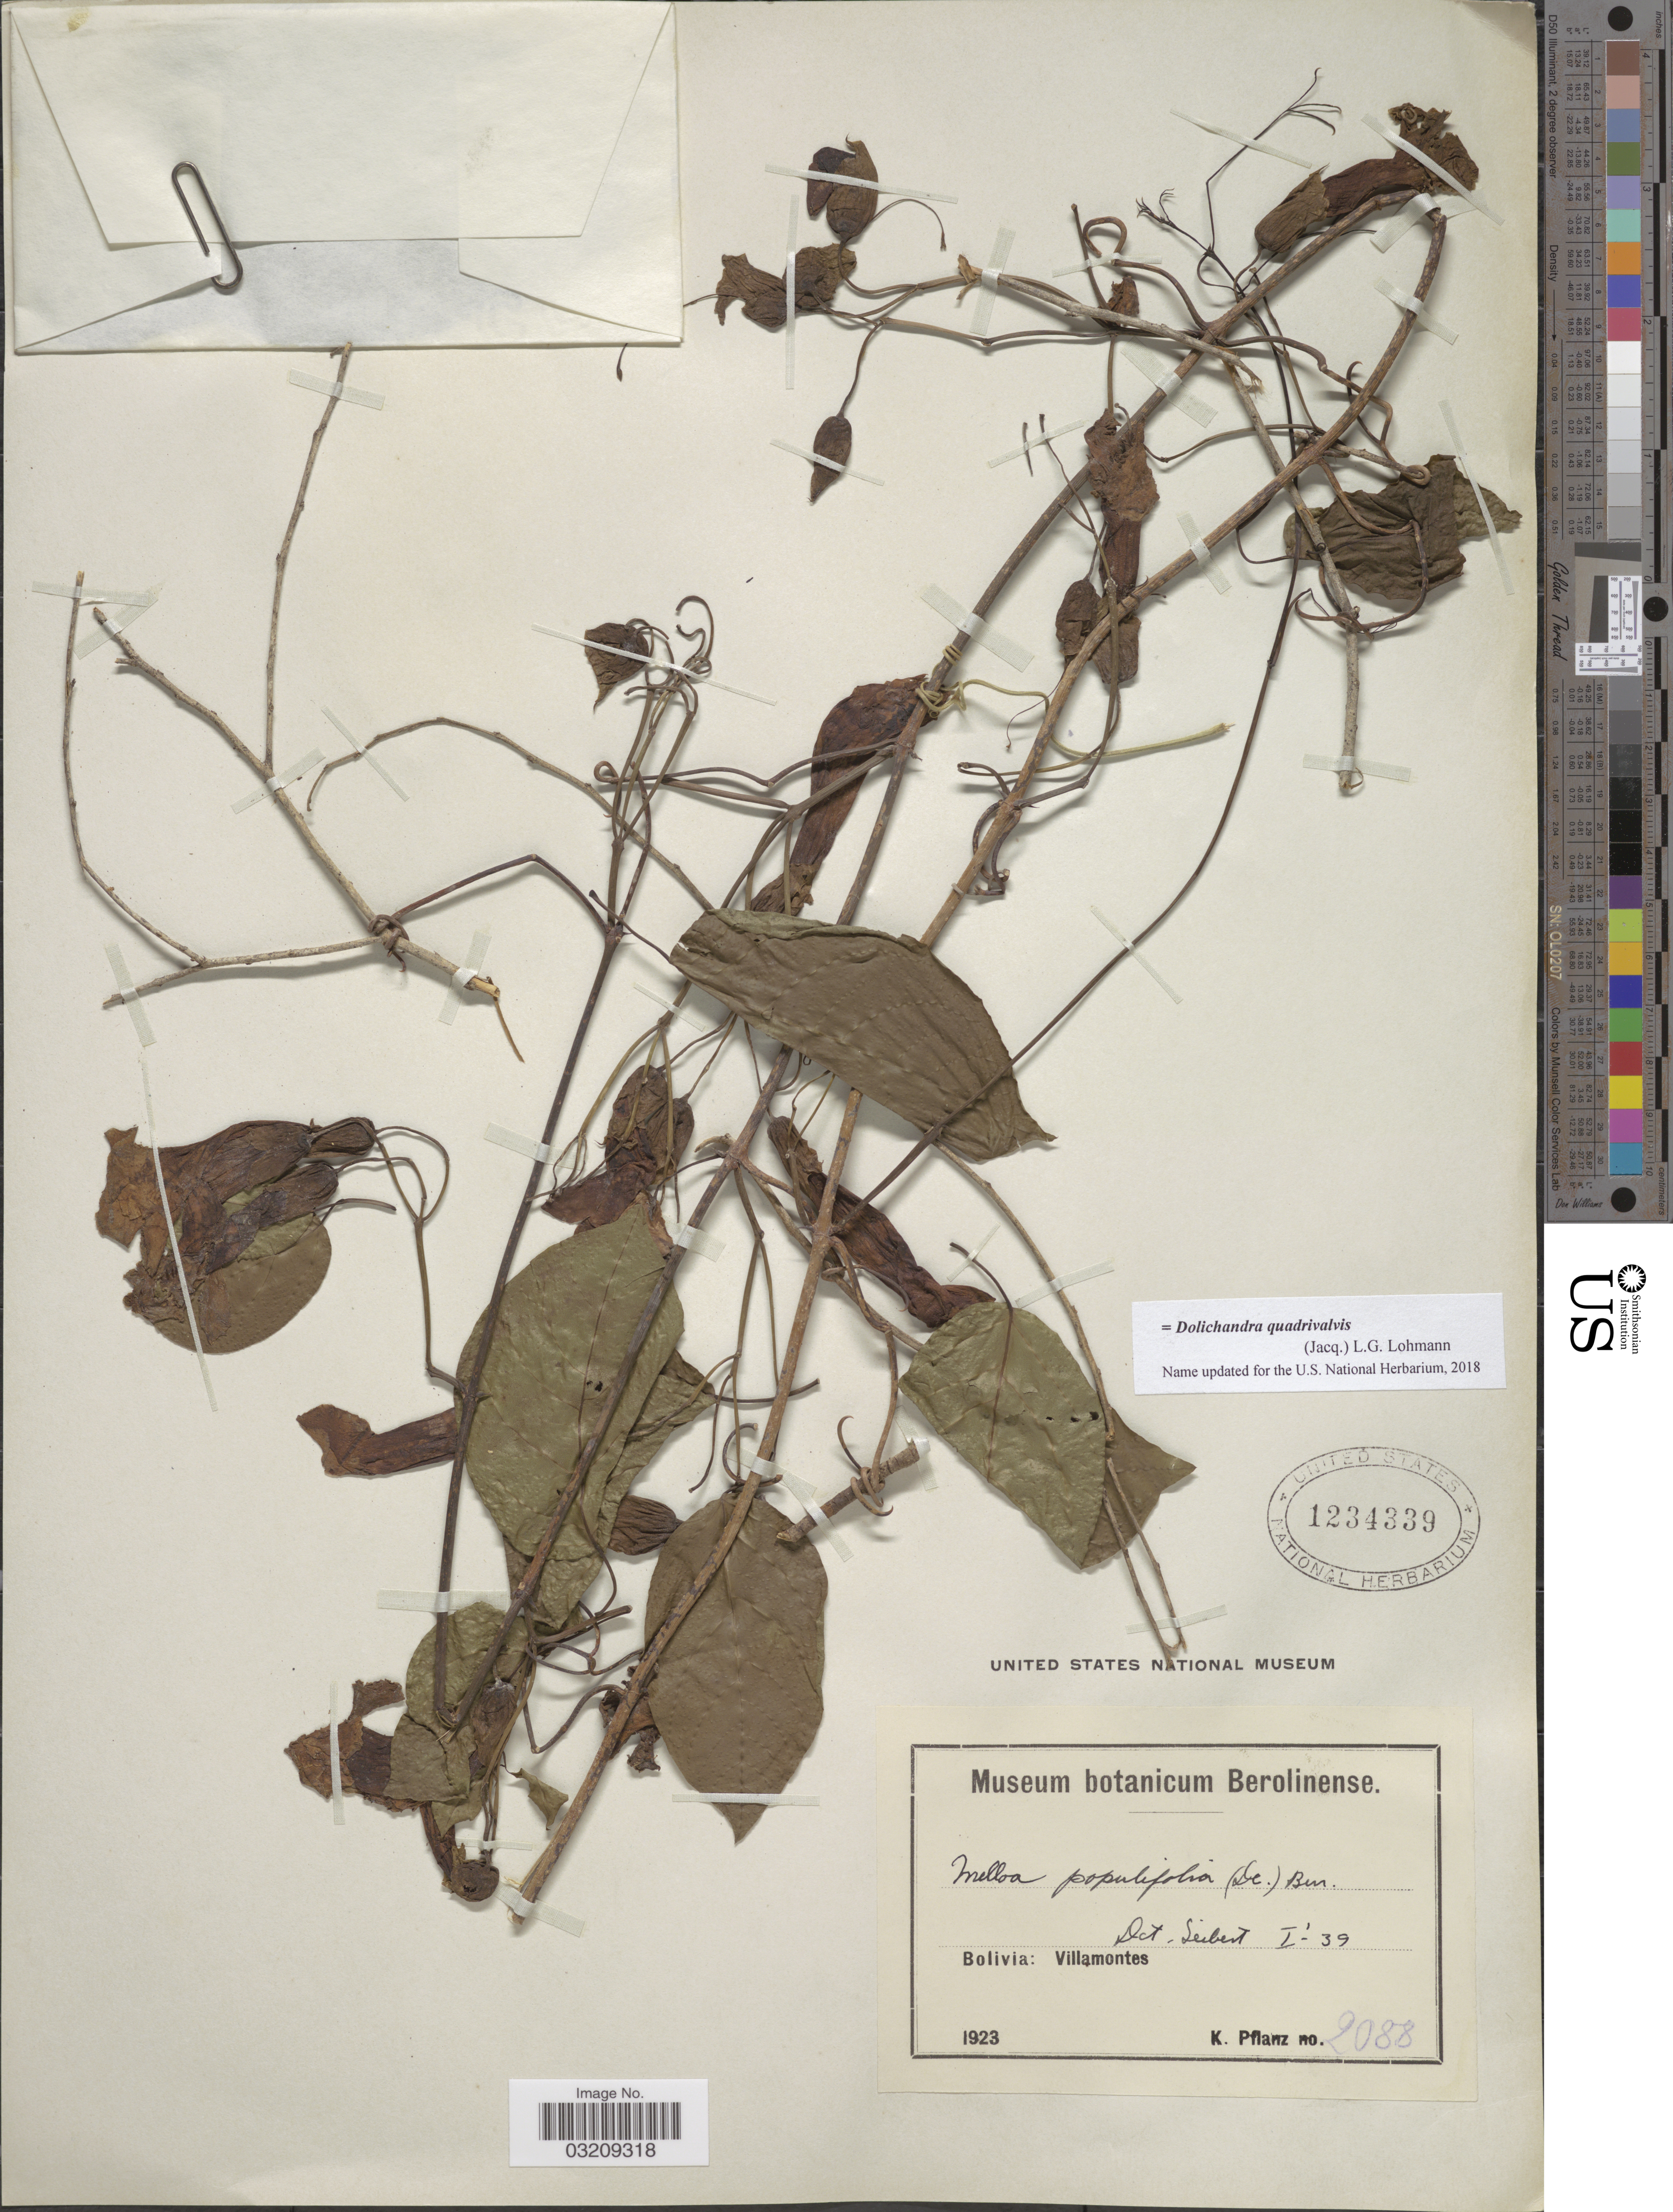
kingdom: Plantae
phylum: Tracheophyta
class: Magnoliopsida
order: Lamiales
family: Bignoniaceae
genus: Dolichandra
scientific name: Dolichandra quadrivalvis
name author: (Jacq.) L.G. Lohmann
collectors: K. Pflanz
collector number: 2088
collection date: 1923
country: Bolivia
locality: Villamontes.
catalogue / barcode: US 1234339